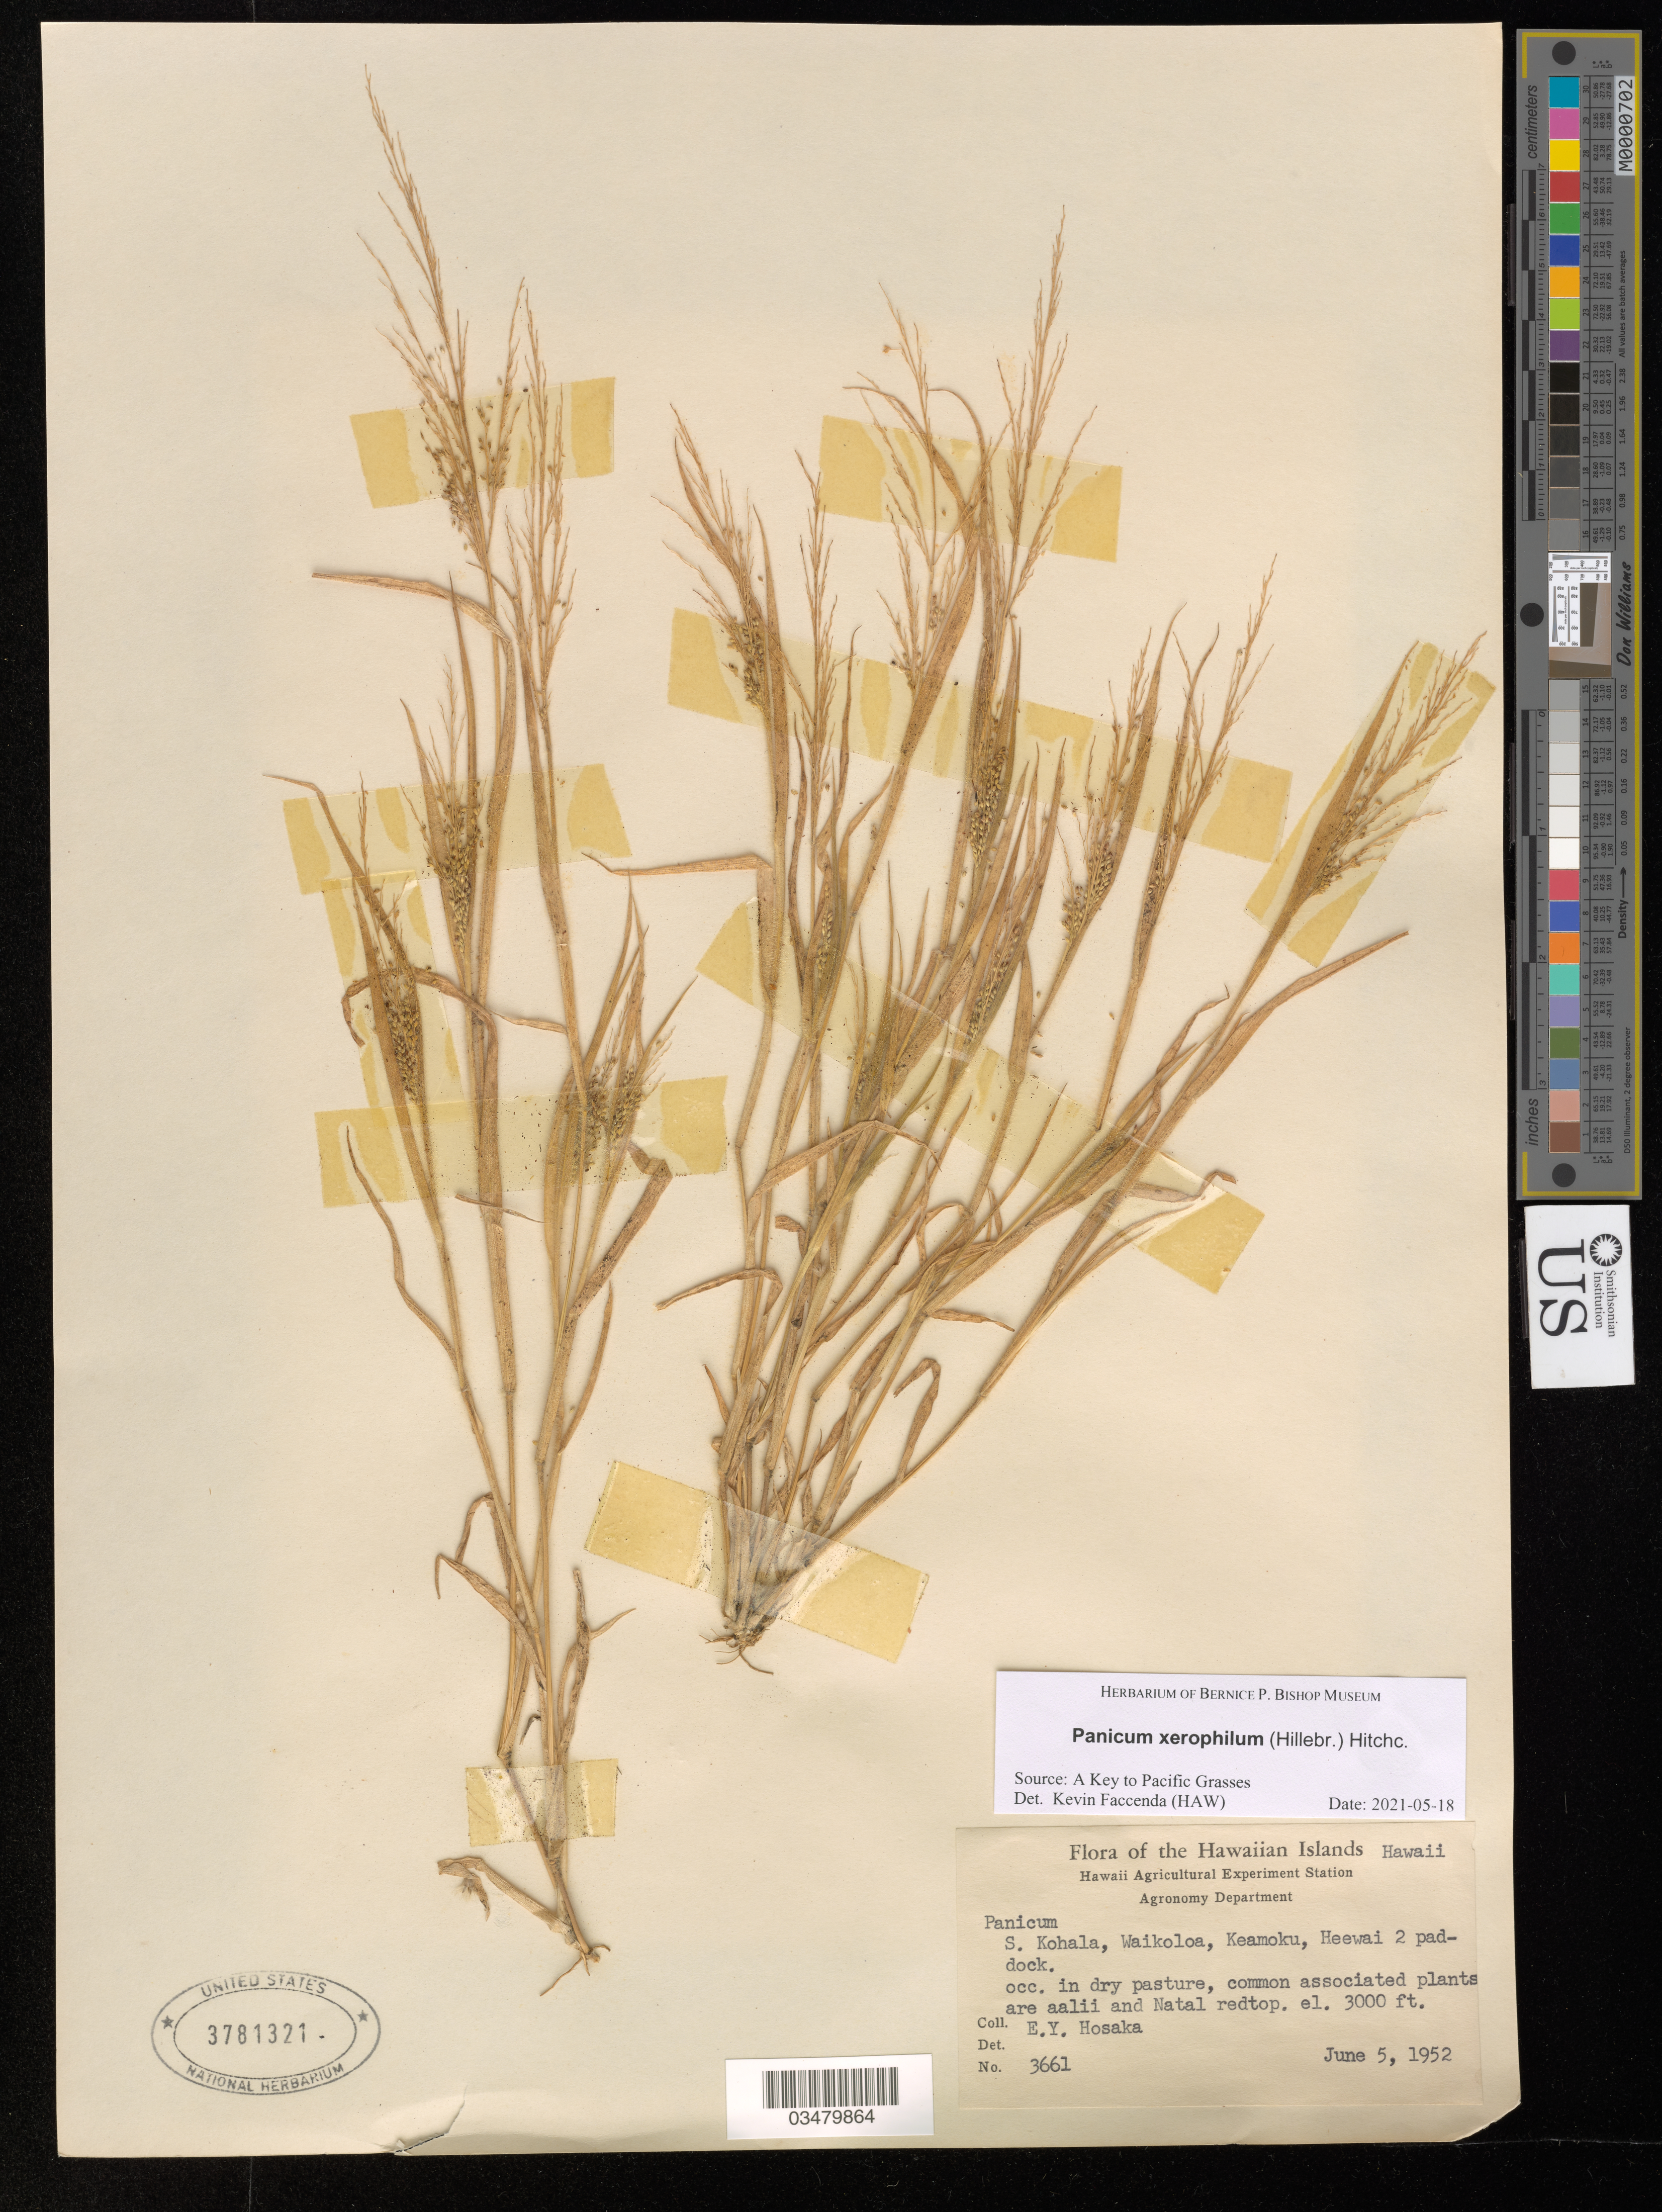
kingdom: Plantae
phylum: Tracheophyta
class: Liliopsida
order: Poales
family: Poaceae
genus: Panicum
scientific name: Panicum xerophilum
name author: (Hillebr.) Hitchc.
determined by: Faccenda, K.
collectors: E. Y. Hosaka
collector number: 3661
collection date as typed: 5 Jun 1952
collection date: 1952-06-05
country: United States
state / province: Hawaii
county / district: Hawaii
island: Hawaii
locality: S Kohala, Waikoloa, Keamoku, Heewai 2 paddock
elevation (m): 914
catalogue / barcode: US 3781321